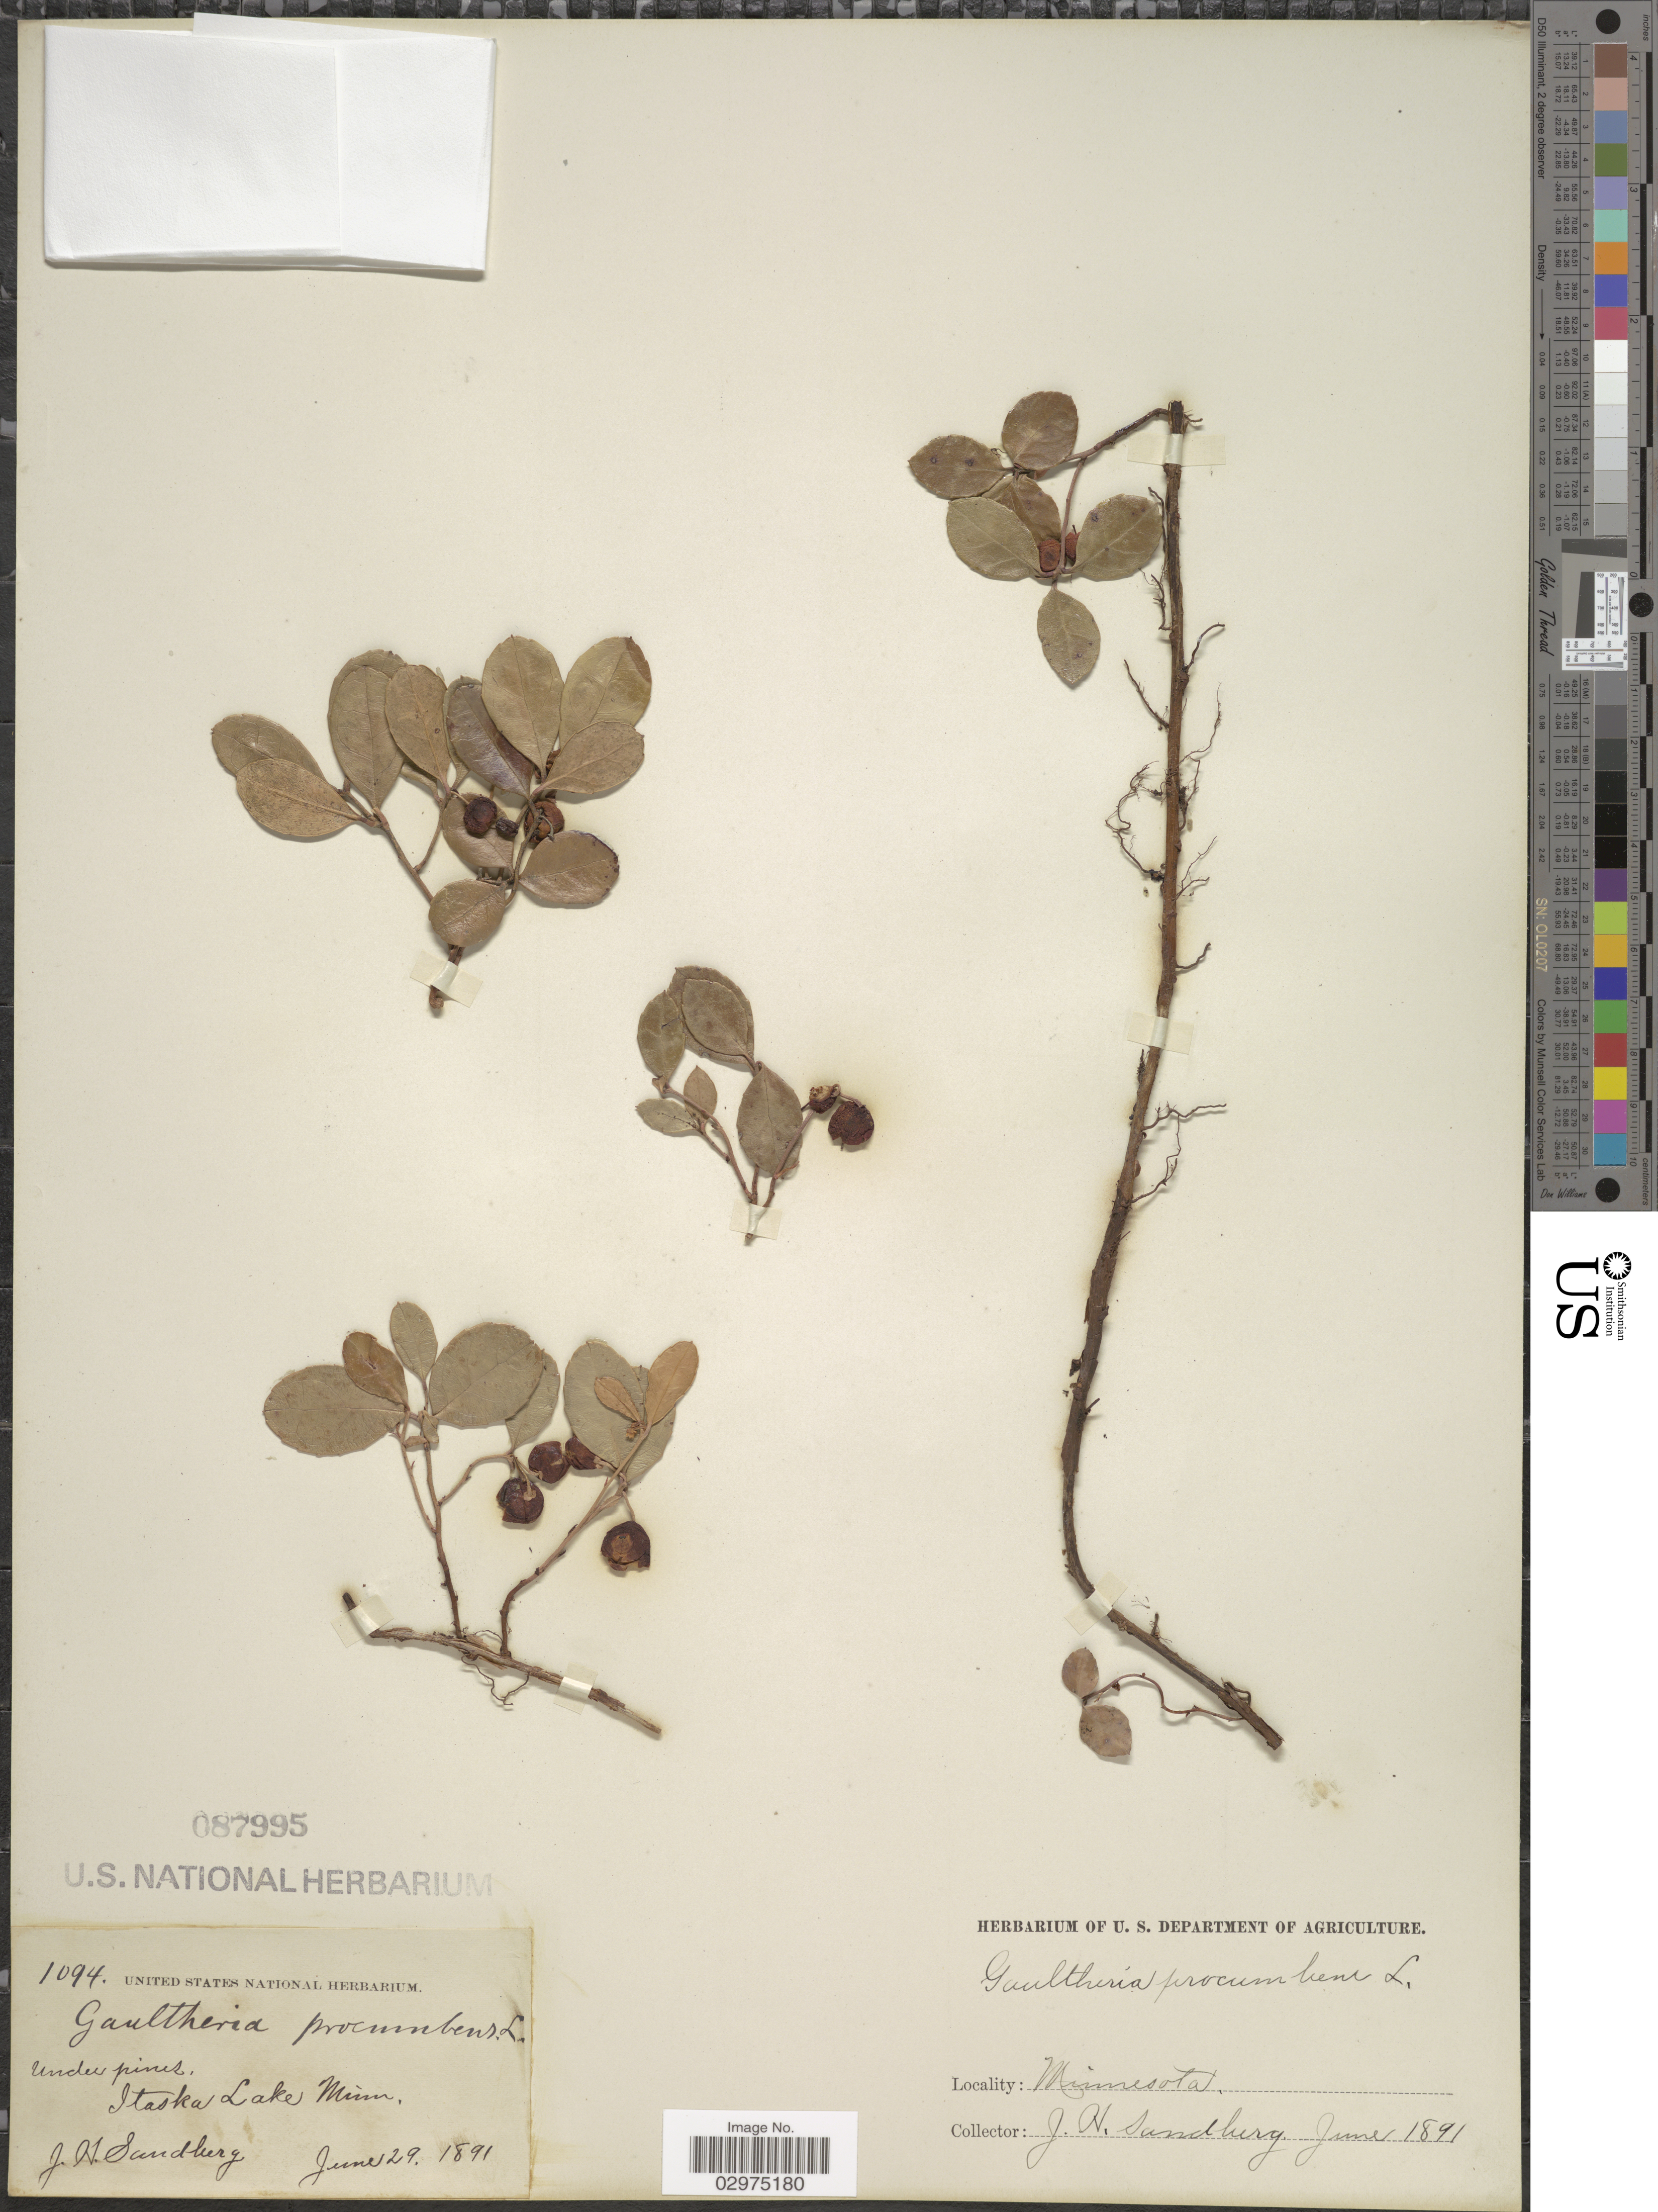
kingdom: Plantae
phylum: Tracheophyta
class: Magnoliopsida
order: Ericales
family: Ericaceae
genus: Gaultheria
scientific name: Gaultheria procumbens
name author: L.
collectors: J. H. Sandberg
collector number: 1094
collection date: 1891-06-29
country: United States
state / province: Minnesota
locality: Itaska Lake.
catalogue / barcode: US 87995